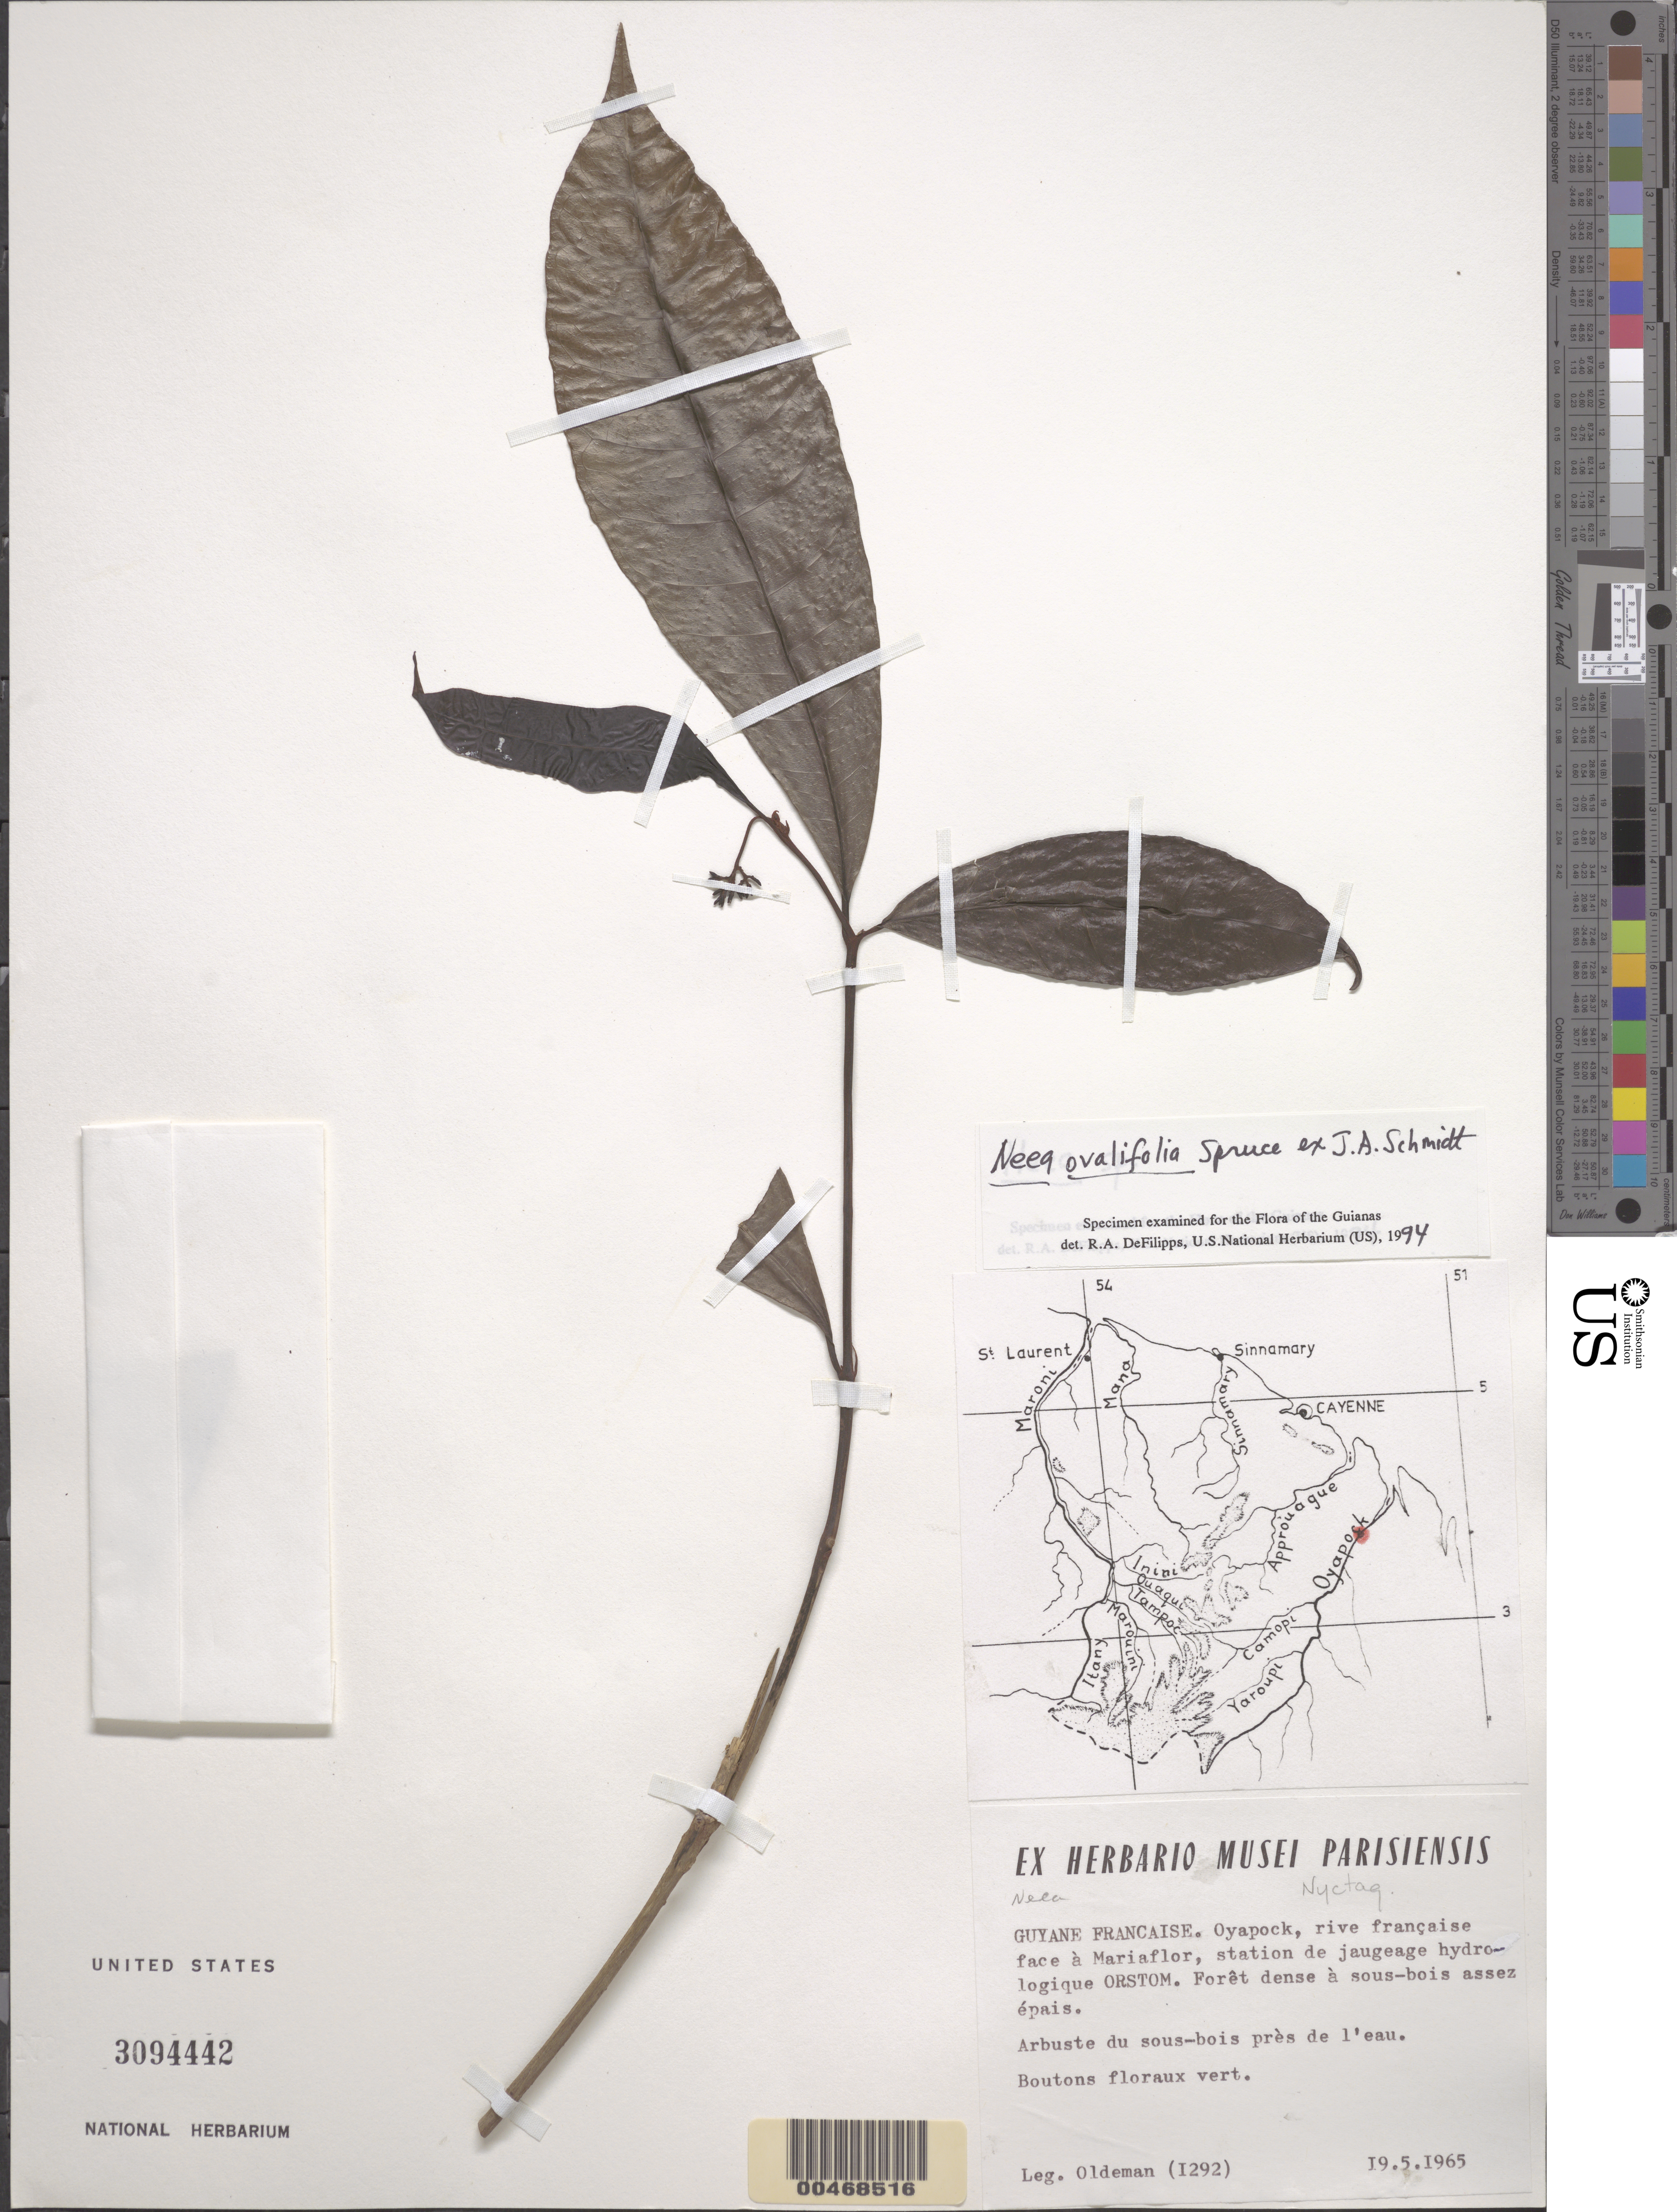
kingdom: Plantae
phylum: Tracheophyta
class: Magnoliopsida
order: Caryophyllales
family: Nyctaginaceae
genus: Neea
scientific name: Neea sp.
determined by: DeFilipps, R. A.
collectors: R. Oldeman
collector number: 1291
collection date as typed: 19 May 1965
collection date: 1965-05-19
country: French Guiana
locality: French side of Oyapock River, opposite Mariaflor hydrologic station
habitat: Dense forest with thick undergrowth, near water.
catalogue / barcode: US 3094442